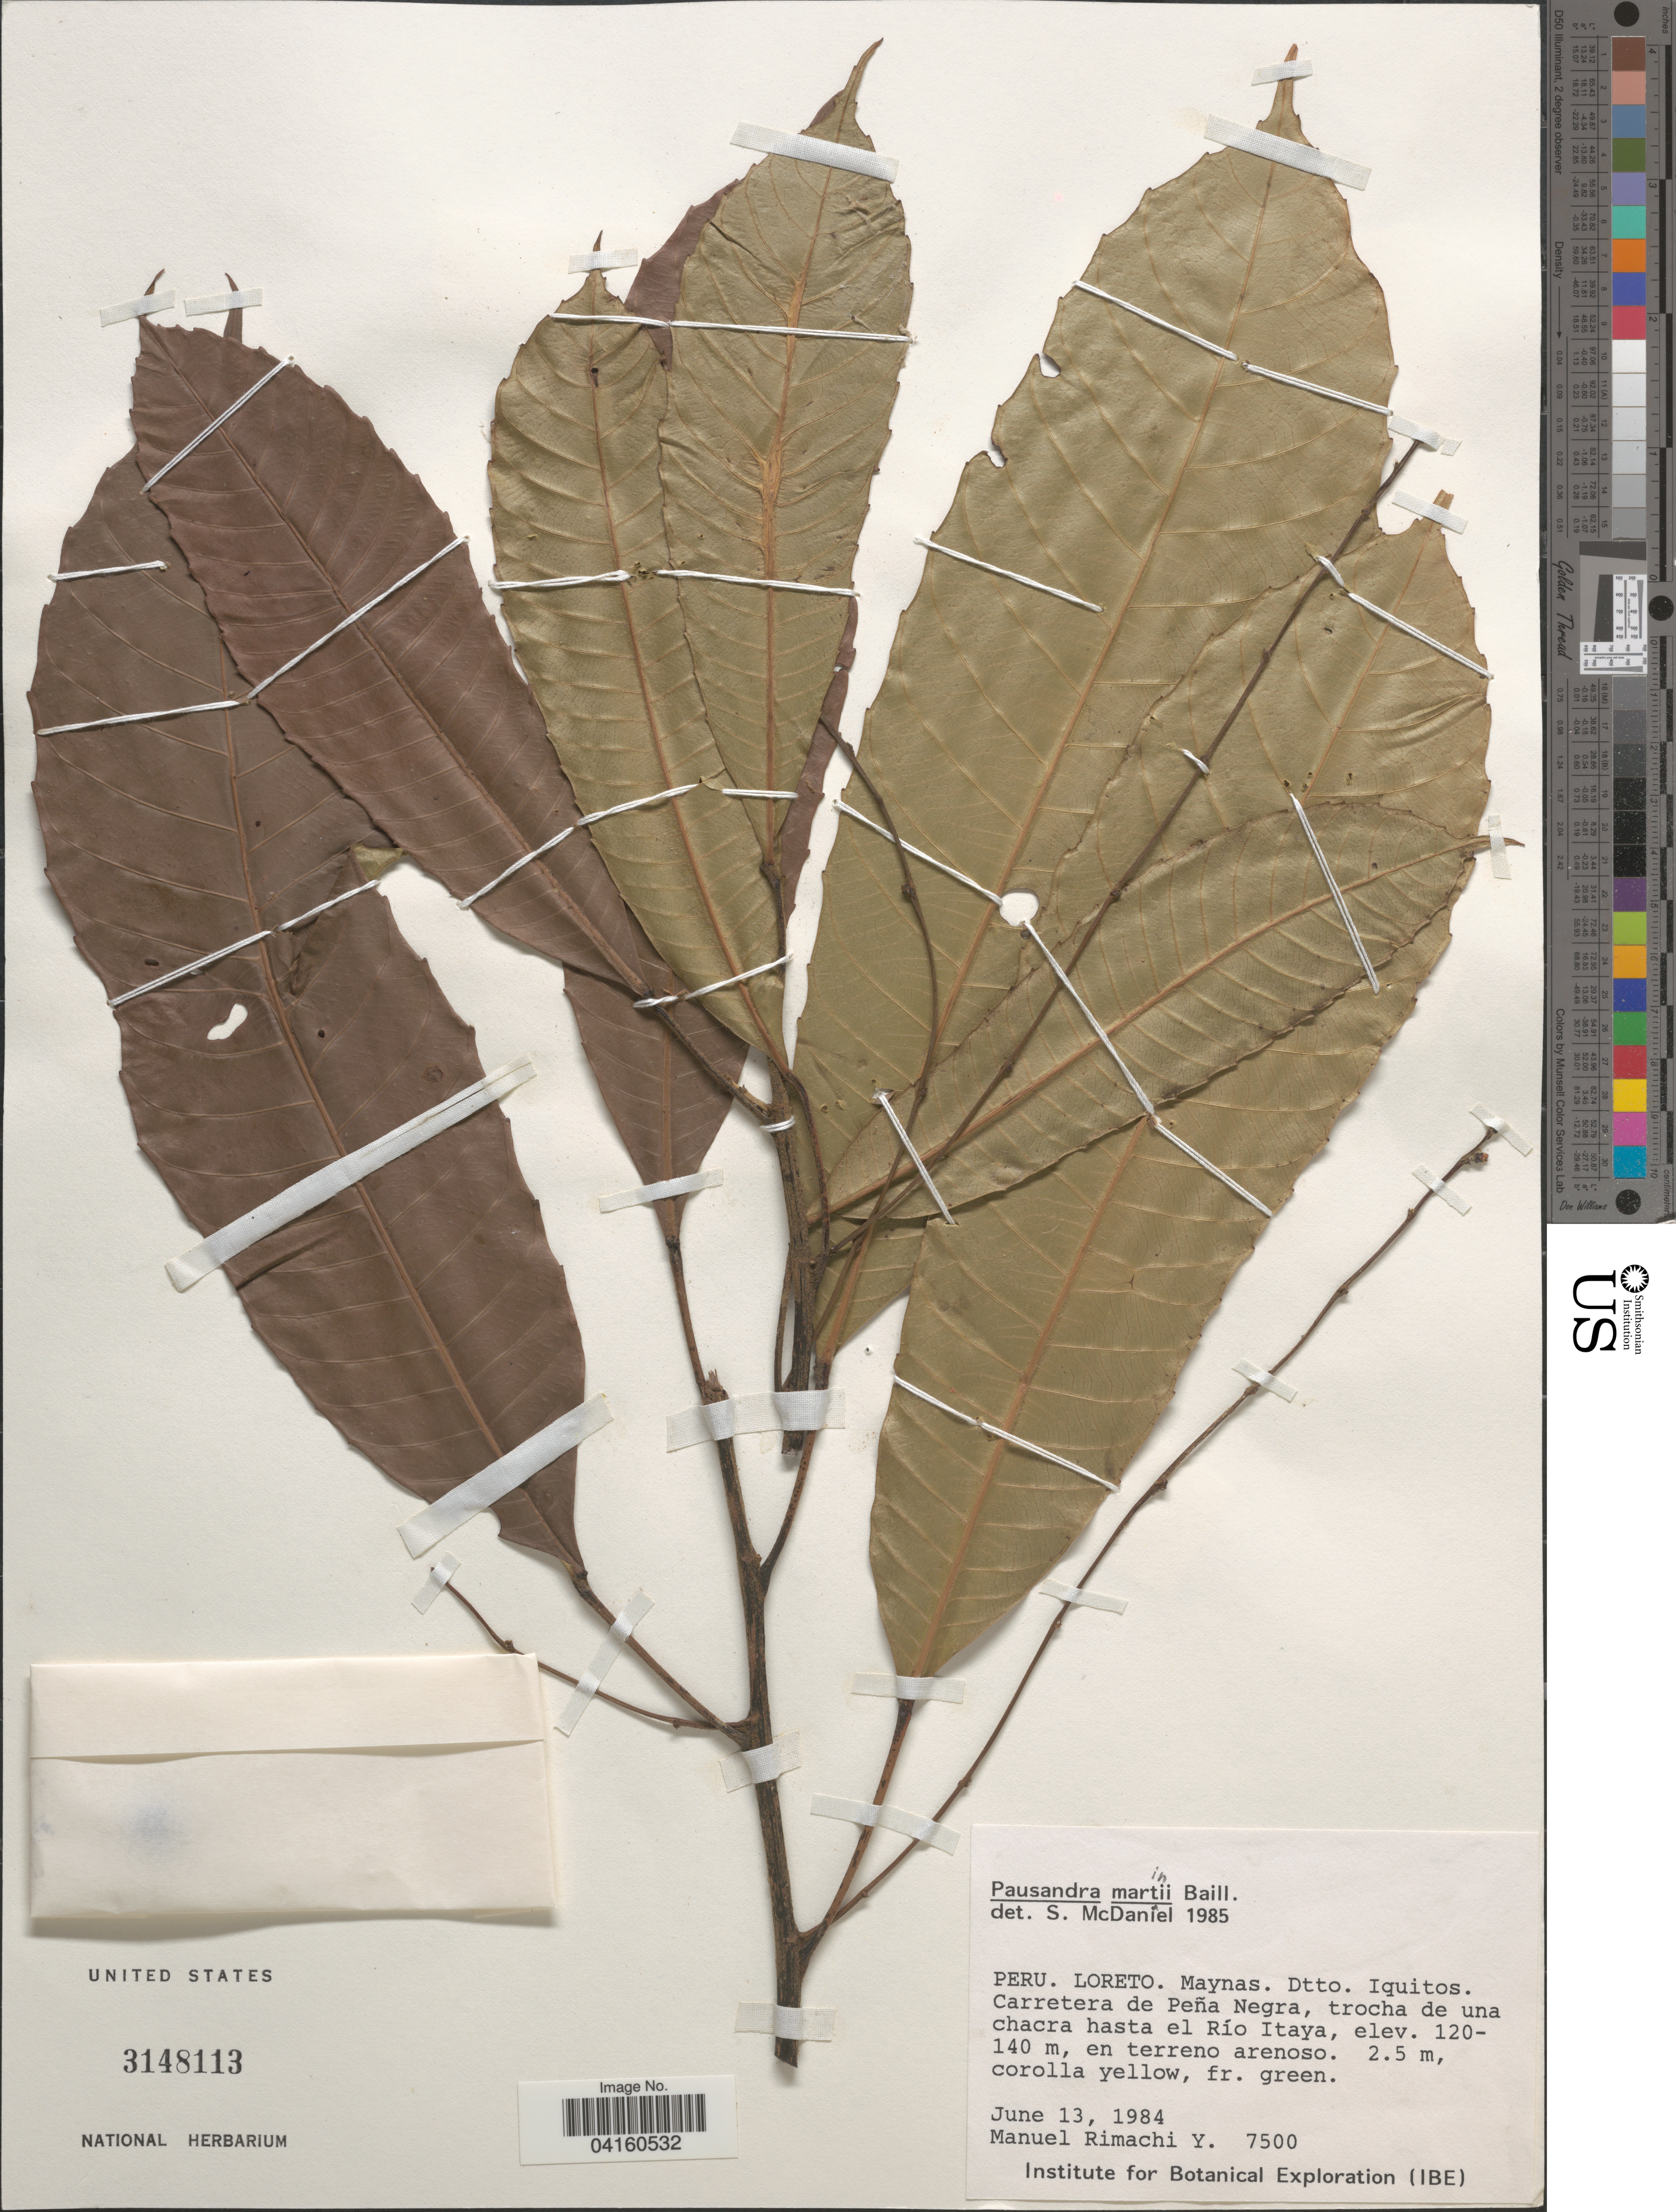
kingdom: Plantae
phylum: Tracheophyta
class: Magnoliopsida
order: Malpighiales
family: Euphorbiaceae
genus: Pausandra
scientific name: Pausandra martinii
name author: Baill.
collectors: M. Rimachi Y.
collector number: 7500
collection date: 1984-06-13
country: Peru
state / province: Loreto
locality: Maynas. Dtto. Iquitos. Carretera de Peña Negra, trocha de una chacra hasta el Río Itaya.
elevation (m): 120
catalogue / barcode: US 3148113